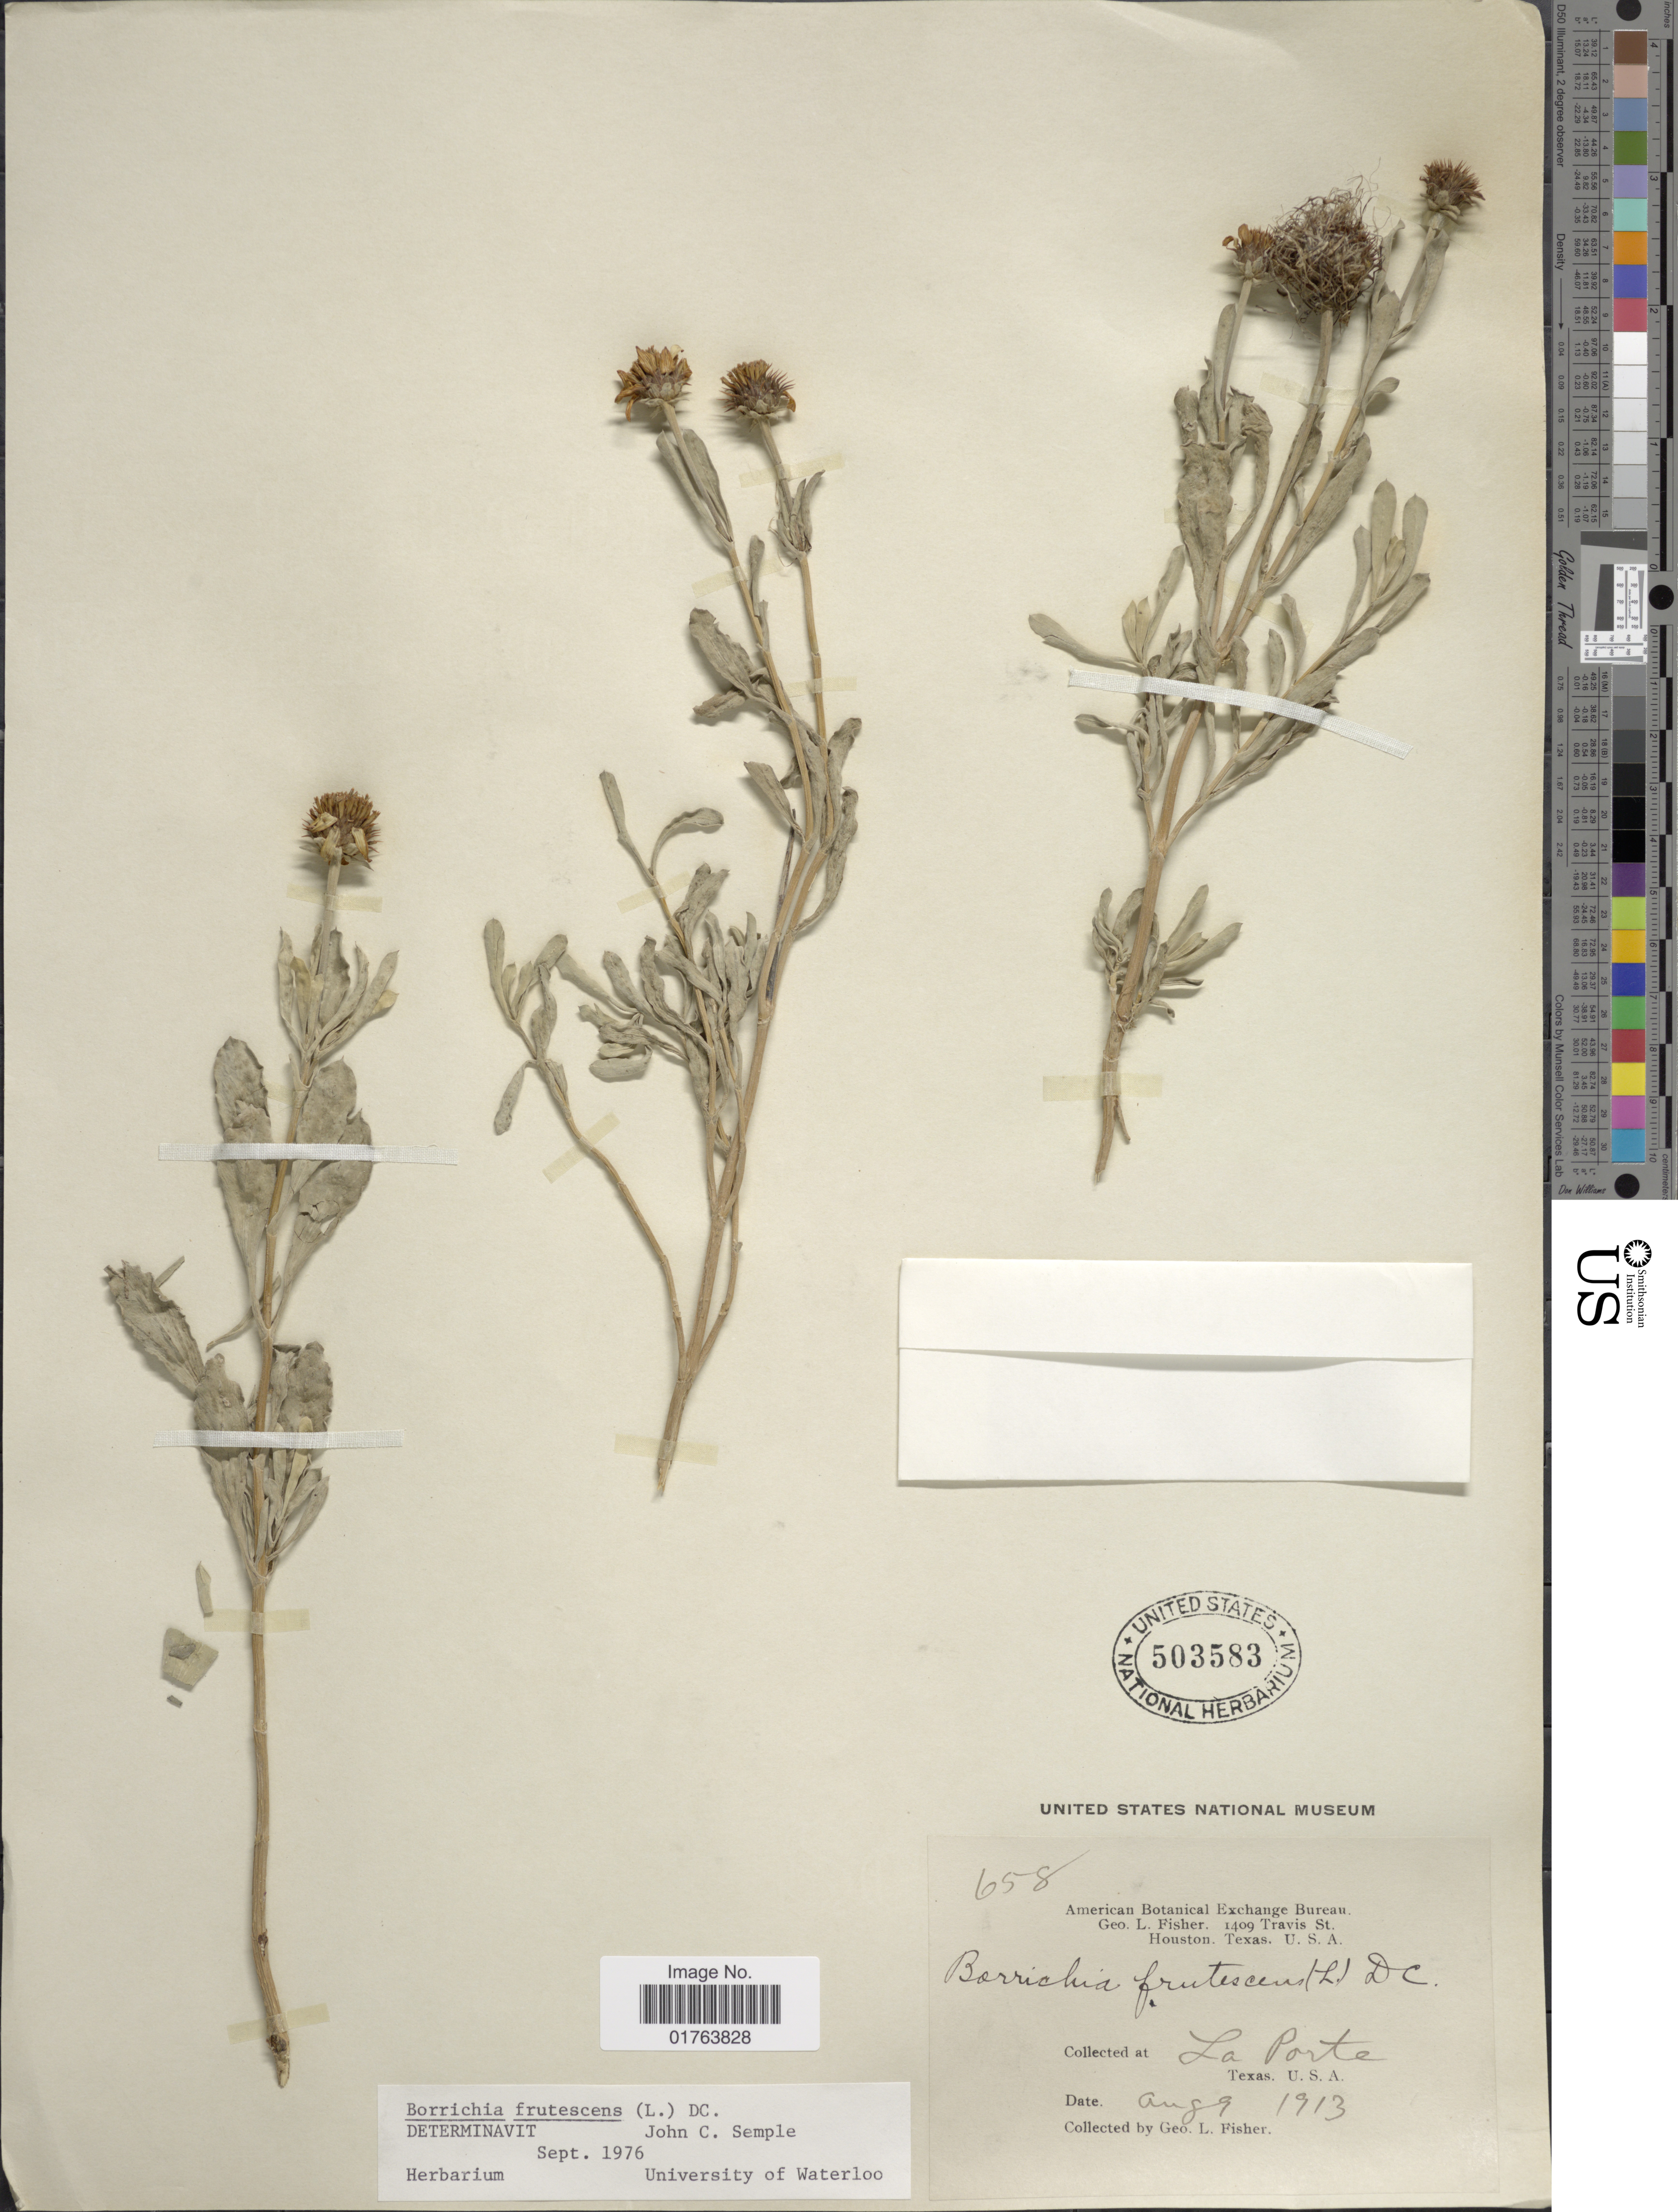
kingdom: Plantae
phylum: Tracheophyta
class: Magnoliopsida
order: Asterales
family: Asteraceae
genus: Borrichia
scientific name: Borrichia frutescens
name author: (L.) DC.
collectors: G. L. Fisher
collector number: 658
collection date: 1913-08-09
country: United States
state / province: Texas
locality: La Porte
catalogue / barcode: US 503583